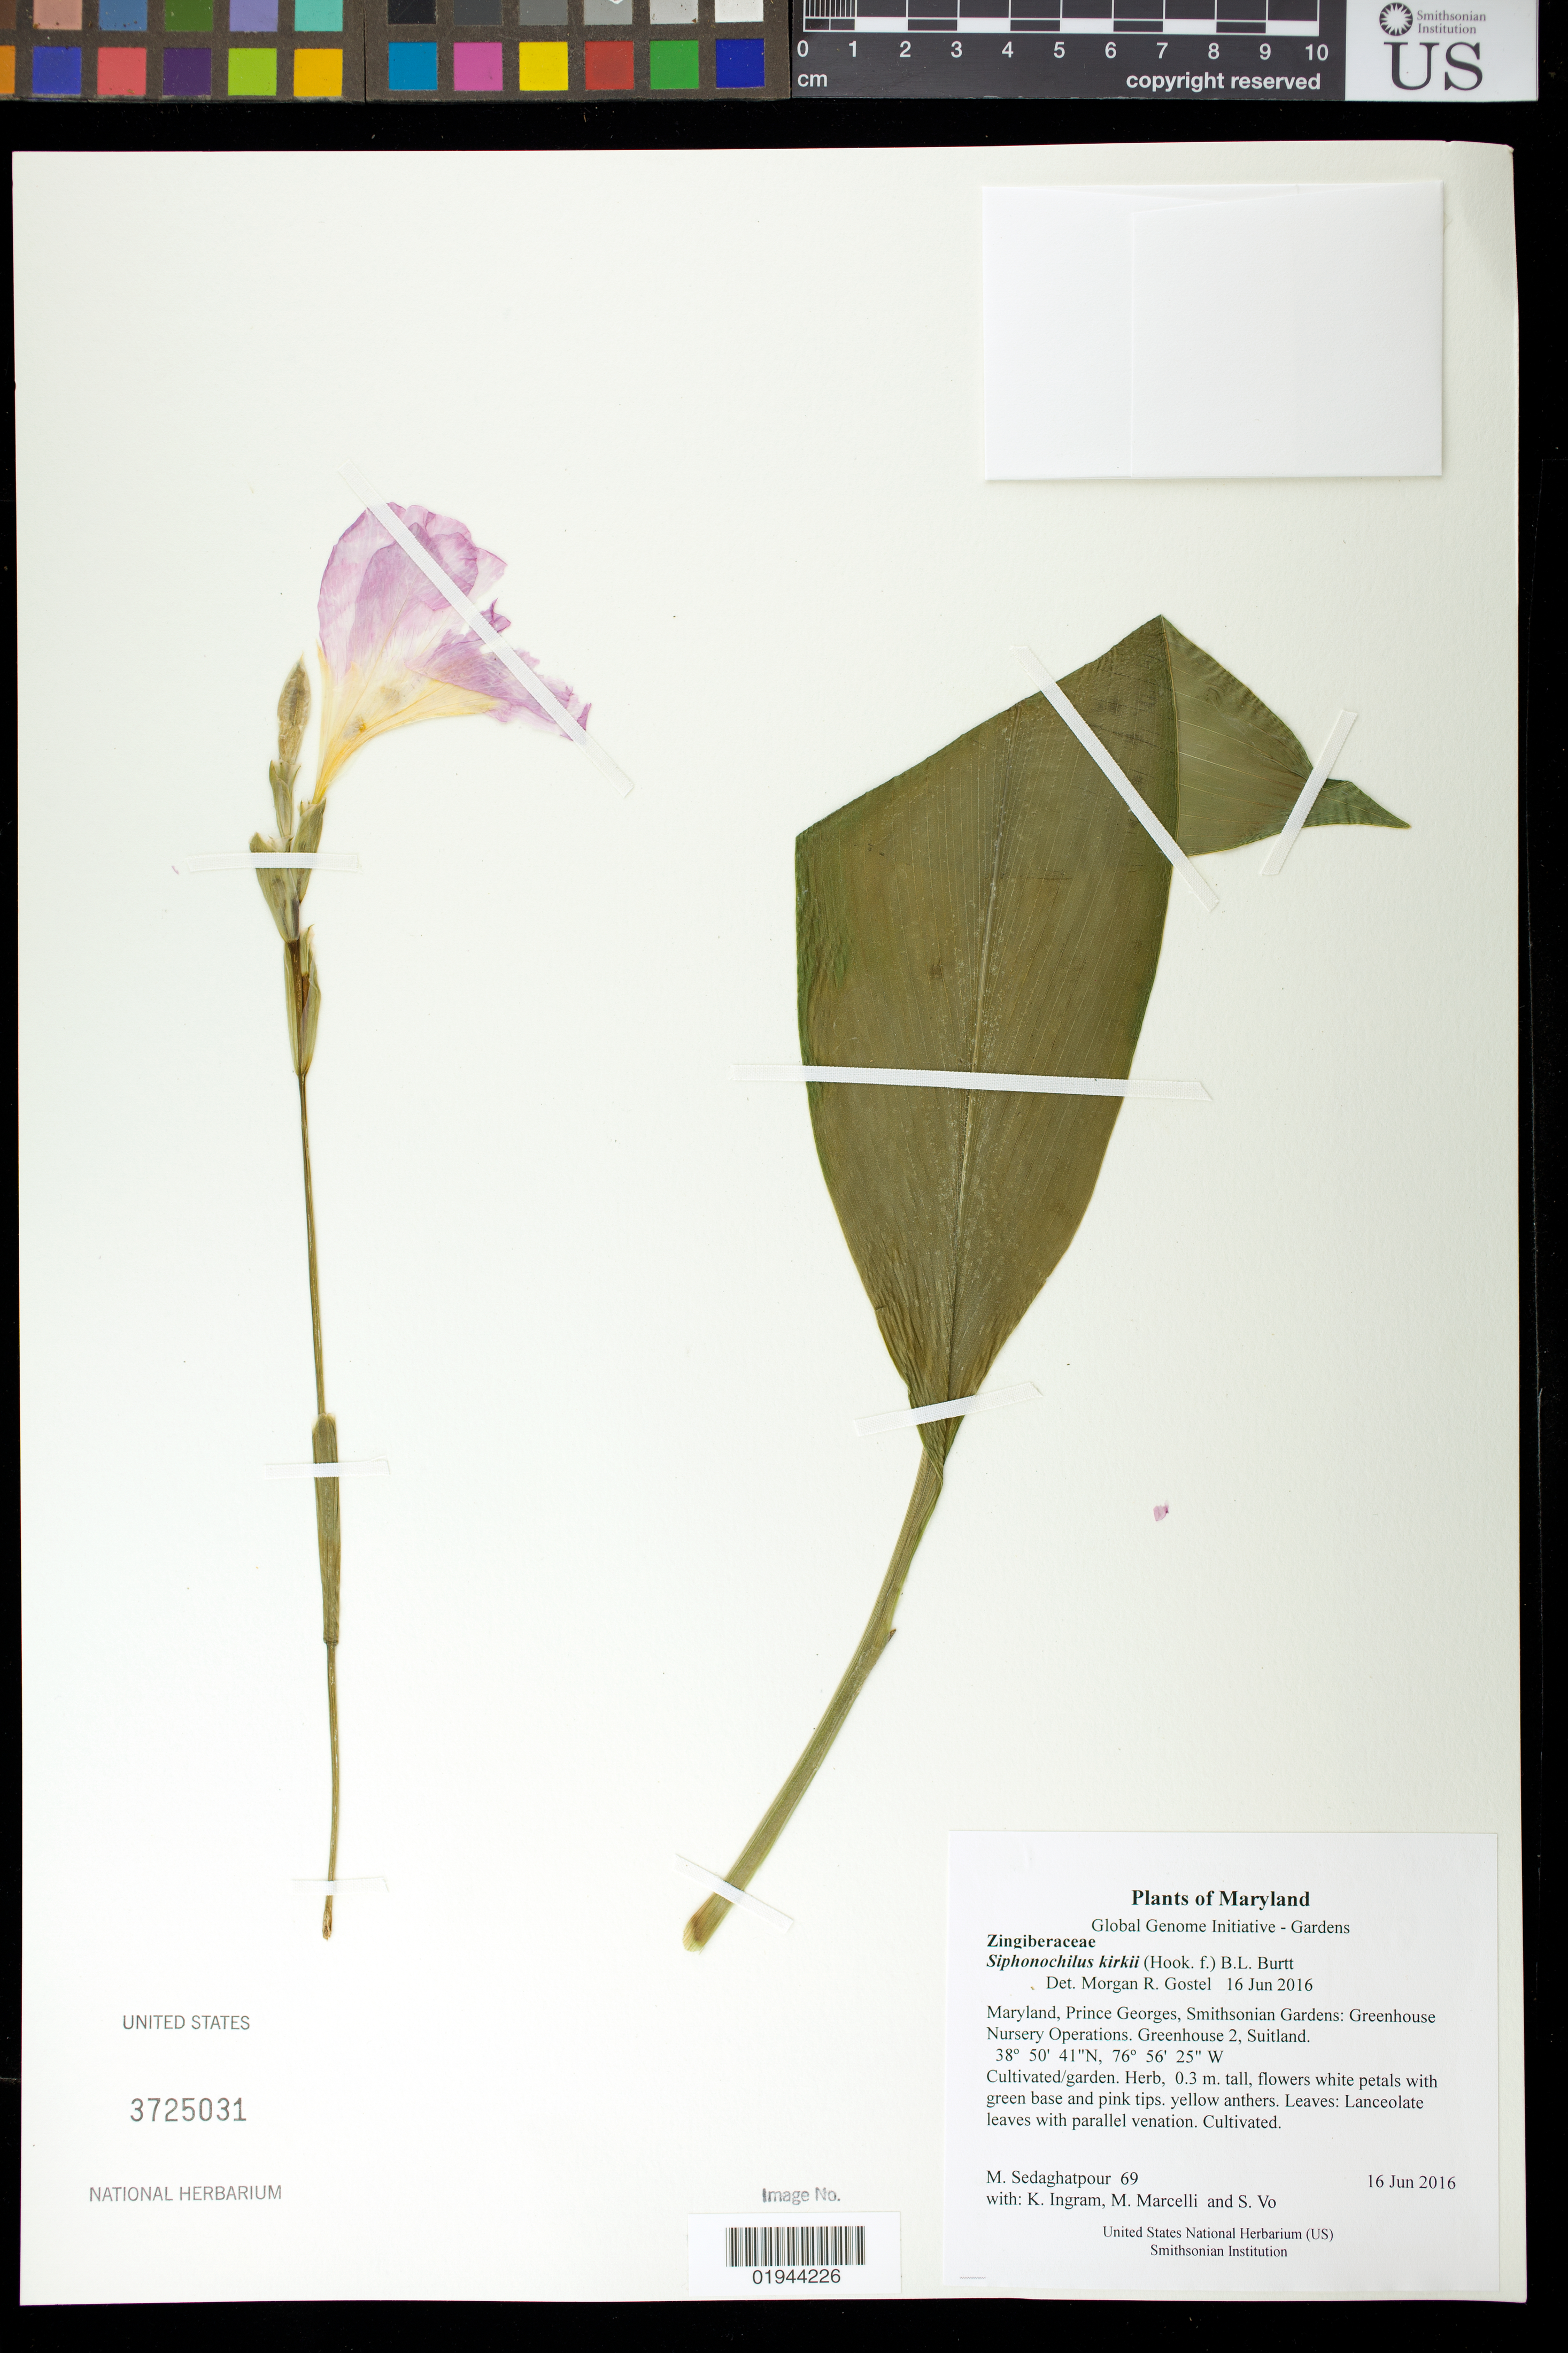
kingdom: Plantae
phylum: Tracheophyta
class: Liliopsida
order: Zingiberales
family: Zingiberaceae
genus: Siphonochilus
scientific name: Siphonochilus kirkii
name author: (Hook. f.) B.L. Burtt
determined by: Gostel, Morgan R., (BRIT), Botanical Research Institute of Texas (UNITED STATES)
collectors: M. Sedaghatpour, K. S. Ingram, M. Marcelli & S. Vo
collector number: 69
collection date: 2016-06-16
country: United States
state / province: Maryland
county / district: Prince George's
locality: Smithsonian Gardens: Greenhouse Nursery Operations. Greenhouse 2, Suitland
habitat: Cultivated/garden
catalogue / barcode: US 3725031